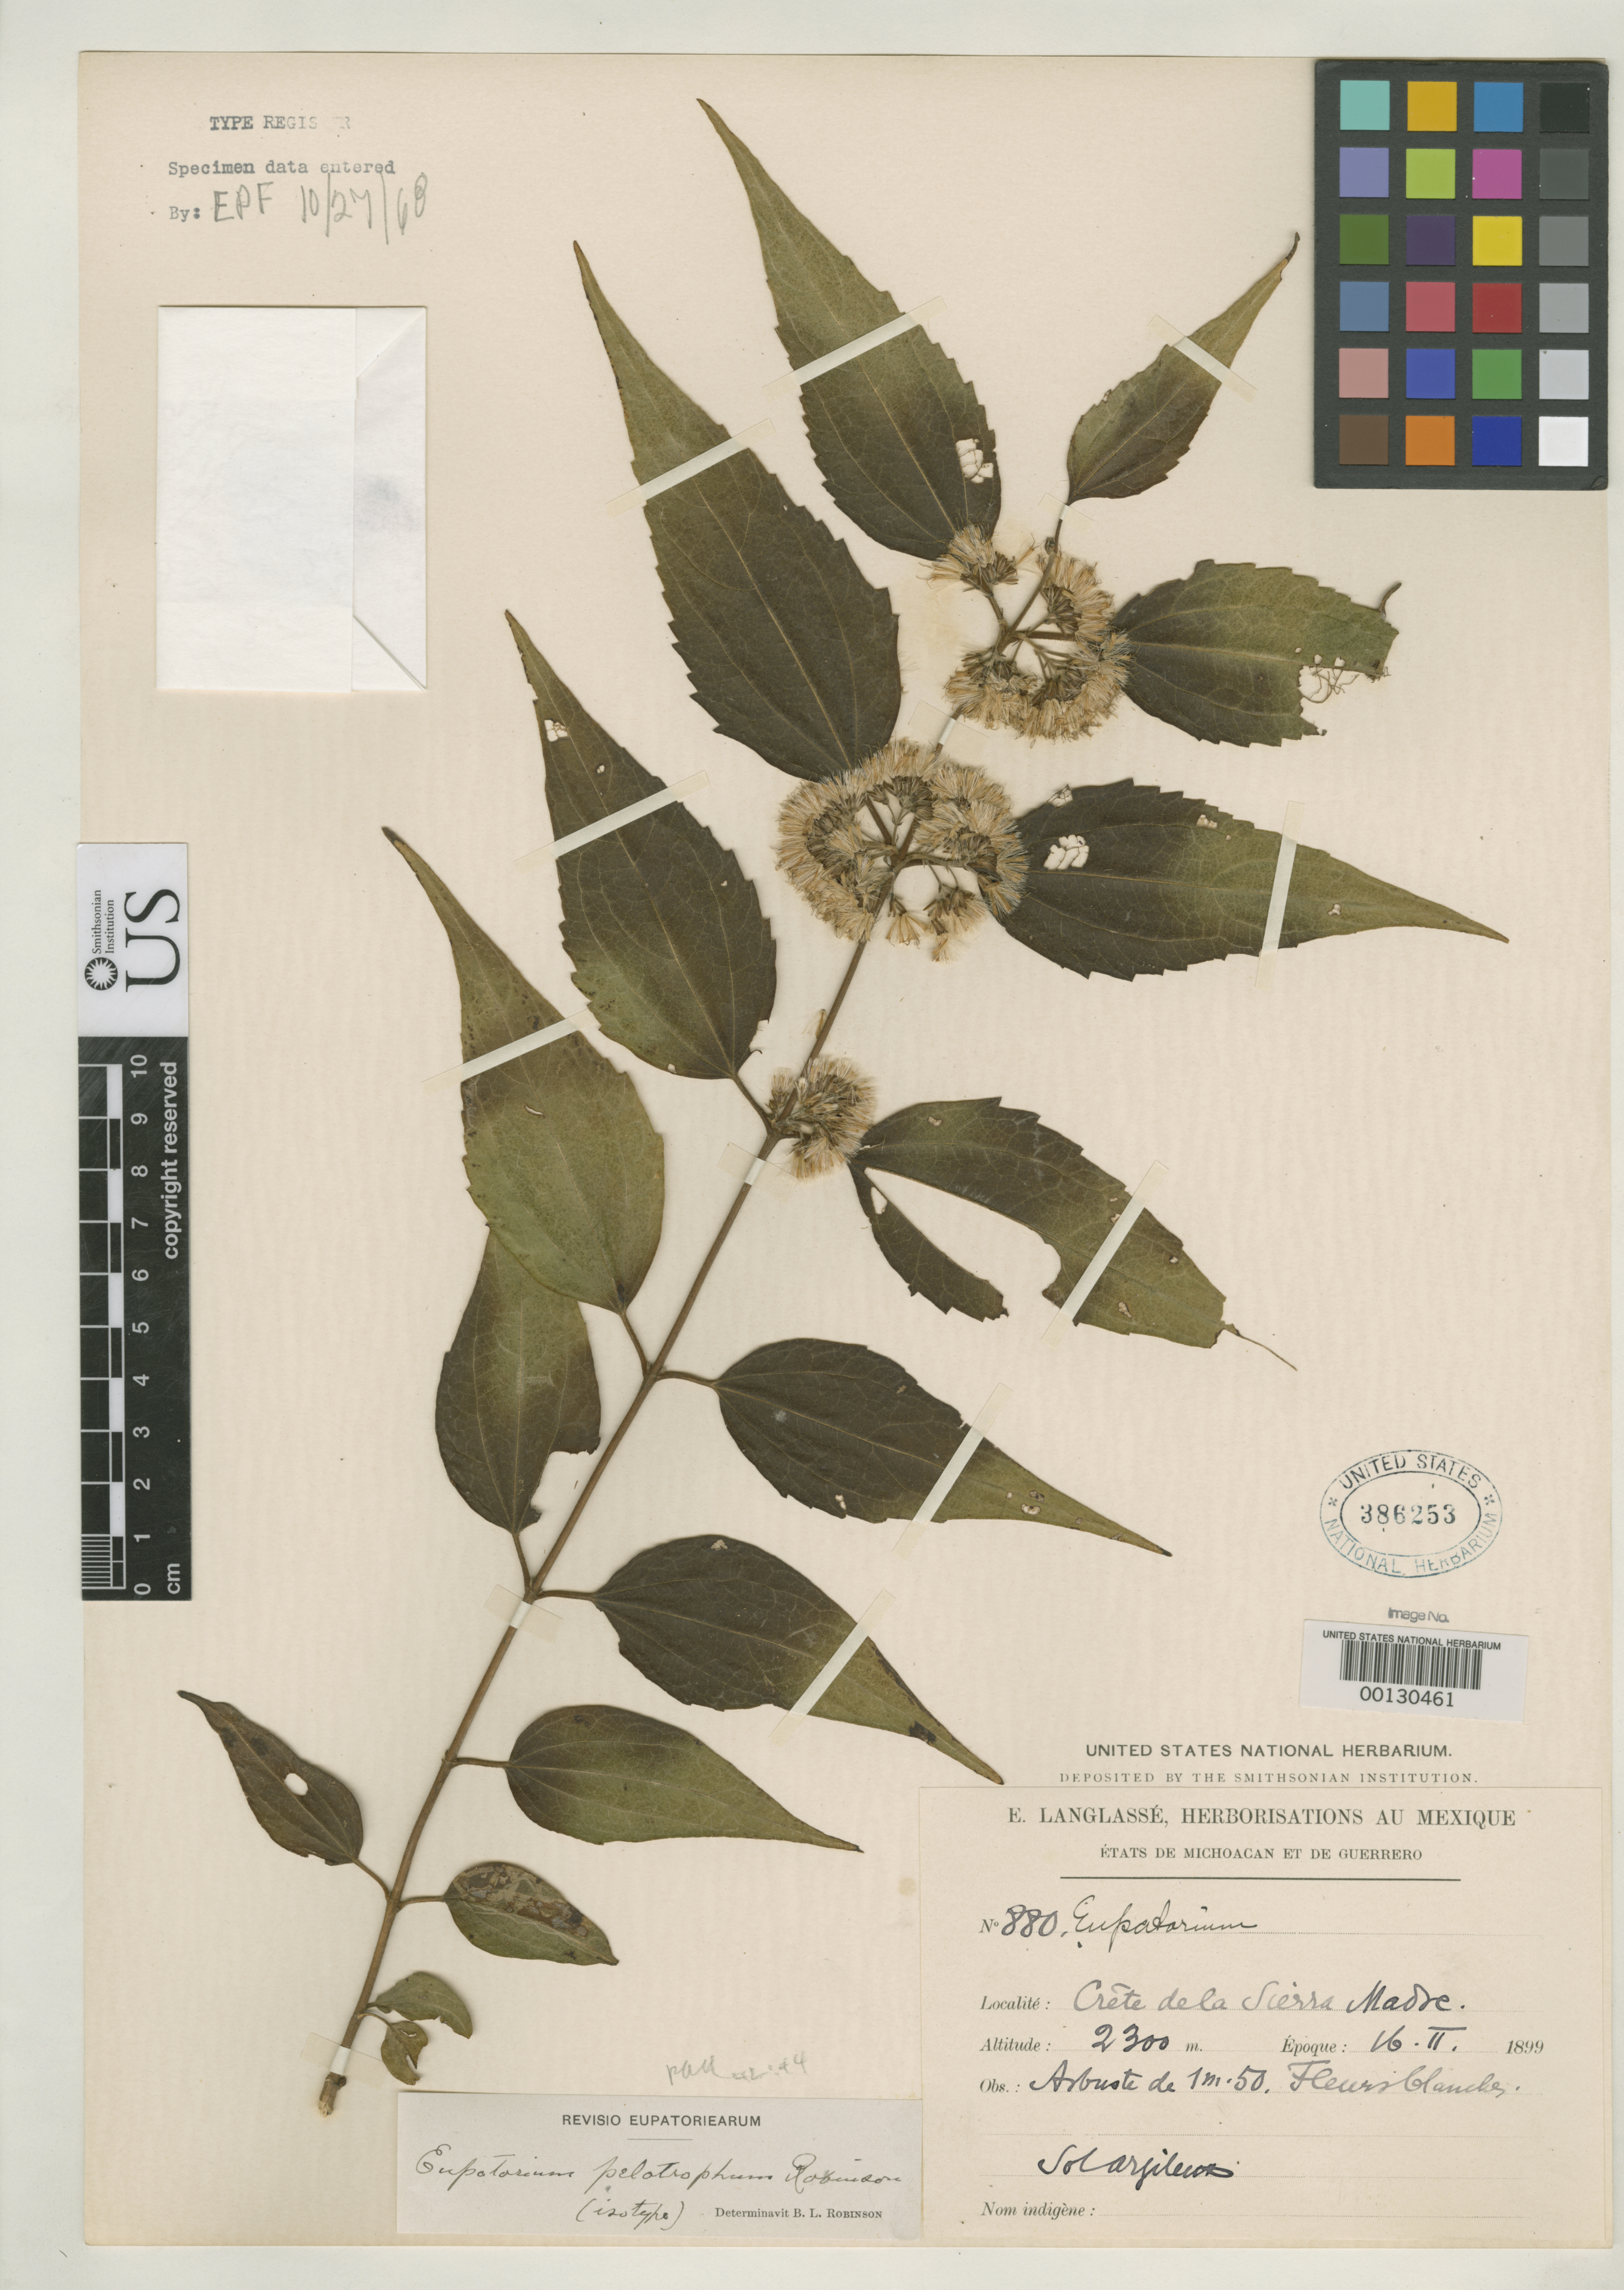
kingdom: Plantae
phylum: Tracheophyta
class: Magnoliopsida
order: Asterales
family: Asteraceae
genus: Eupatorium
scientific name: Eupatorium pelotrophum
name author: B.L. Rob.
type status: Isotype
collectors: E. Langlassé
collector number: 880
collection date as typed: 16 Feb 1899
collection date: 1899-02-16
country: Mexico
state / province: Michoacán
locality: Sierra Madre.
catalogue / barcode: US 386253